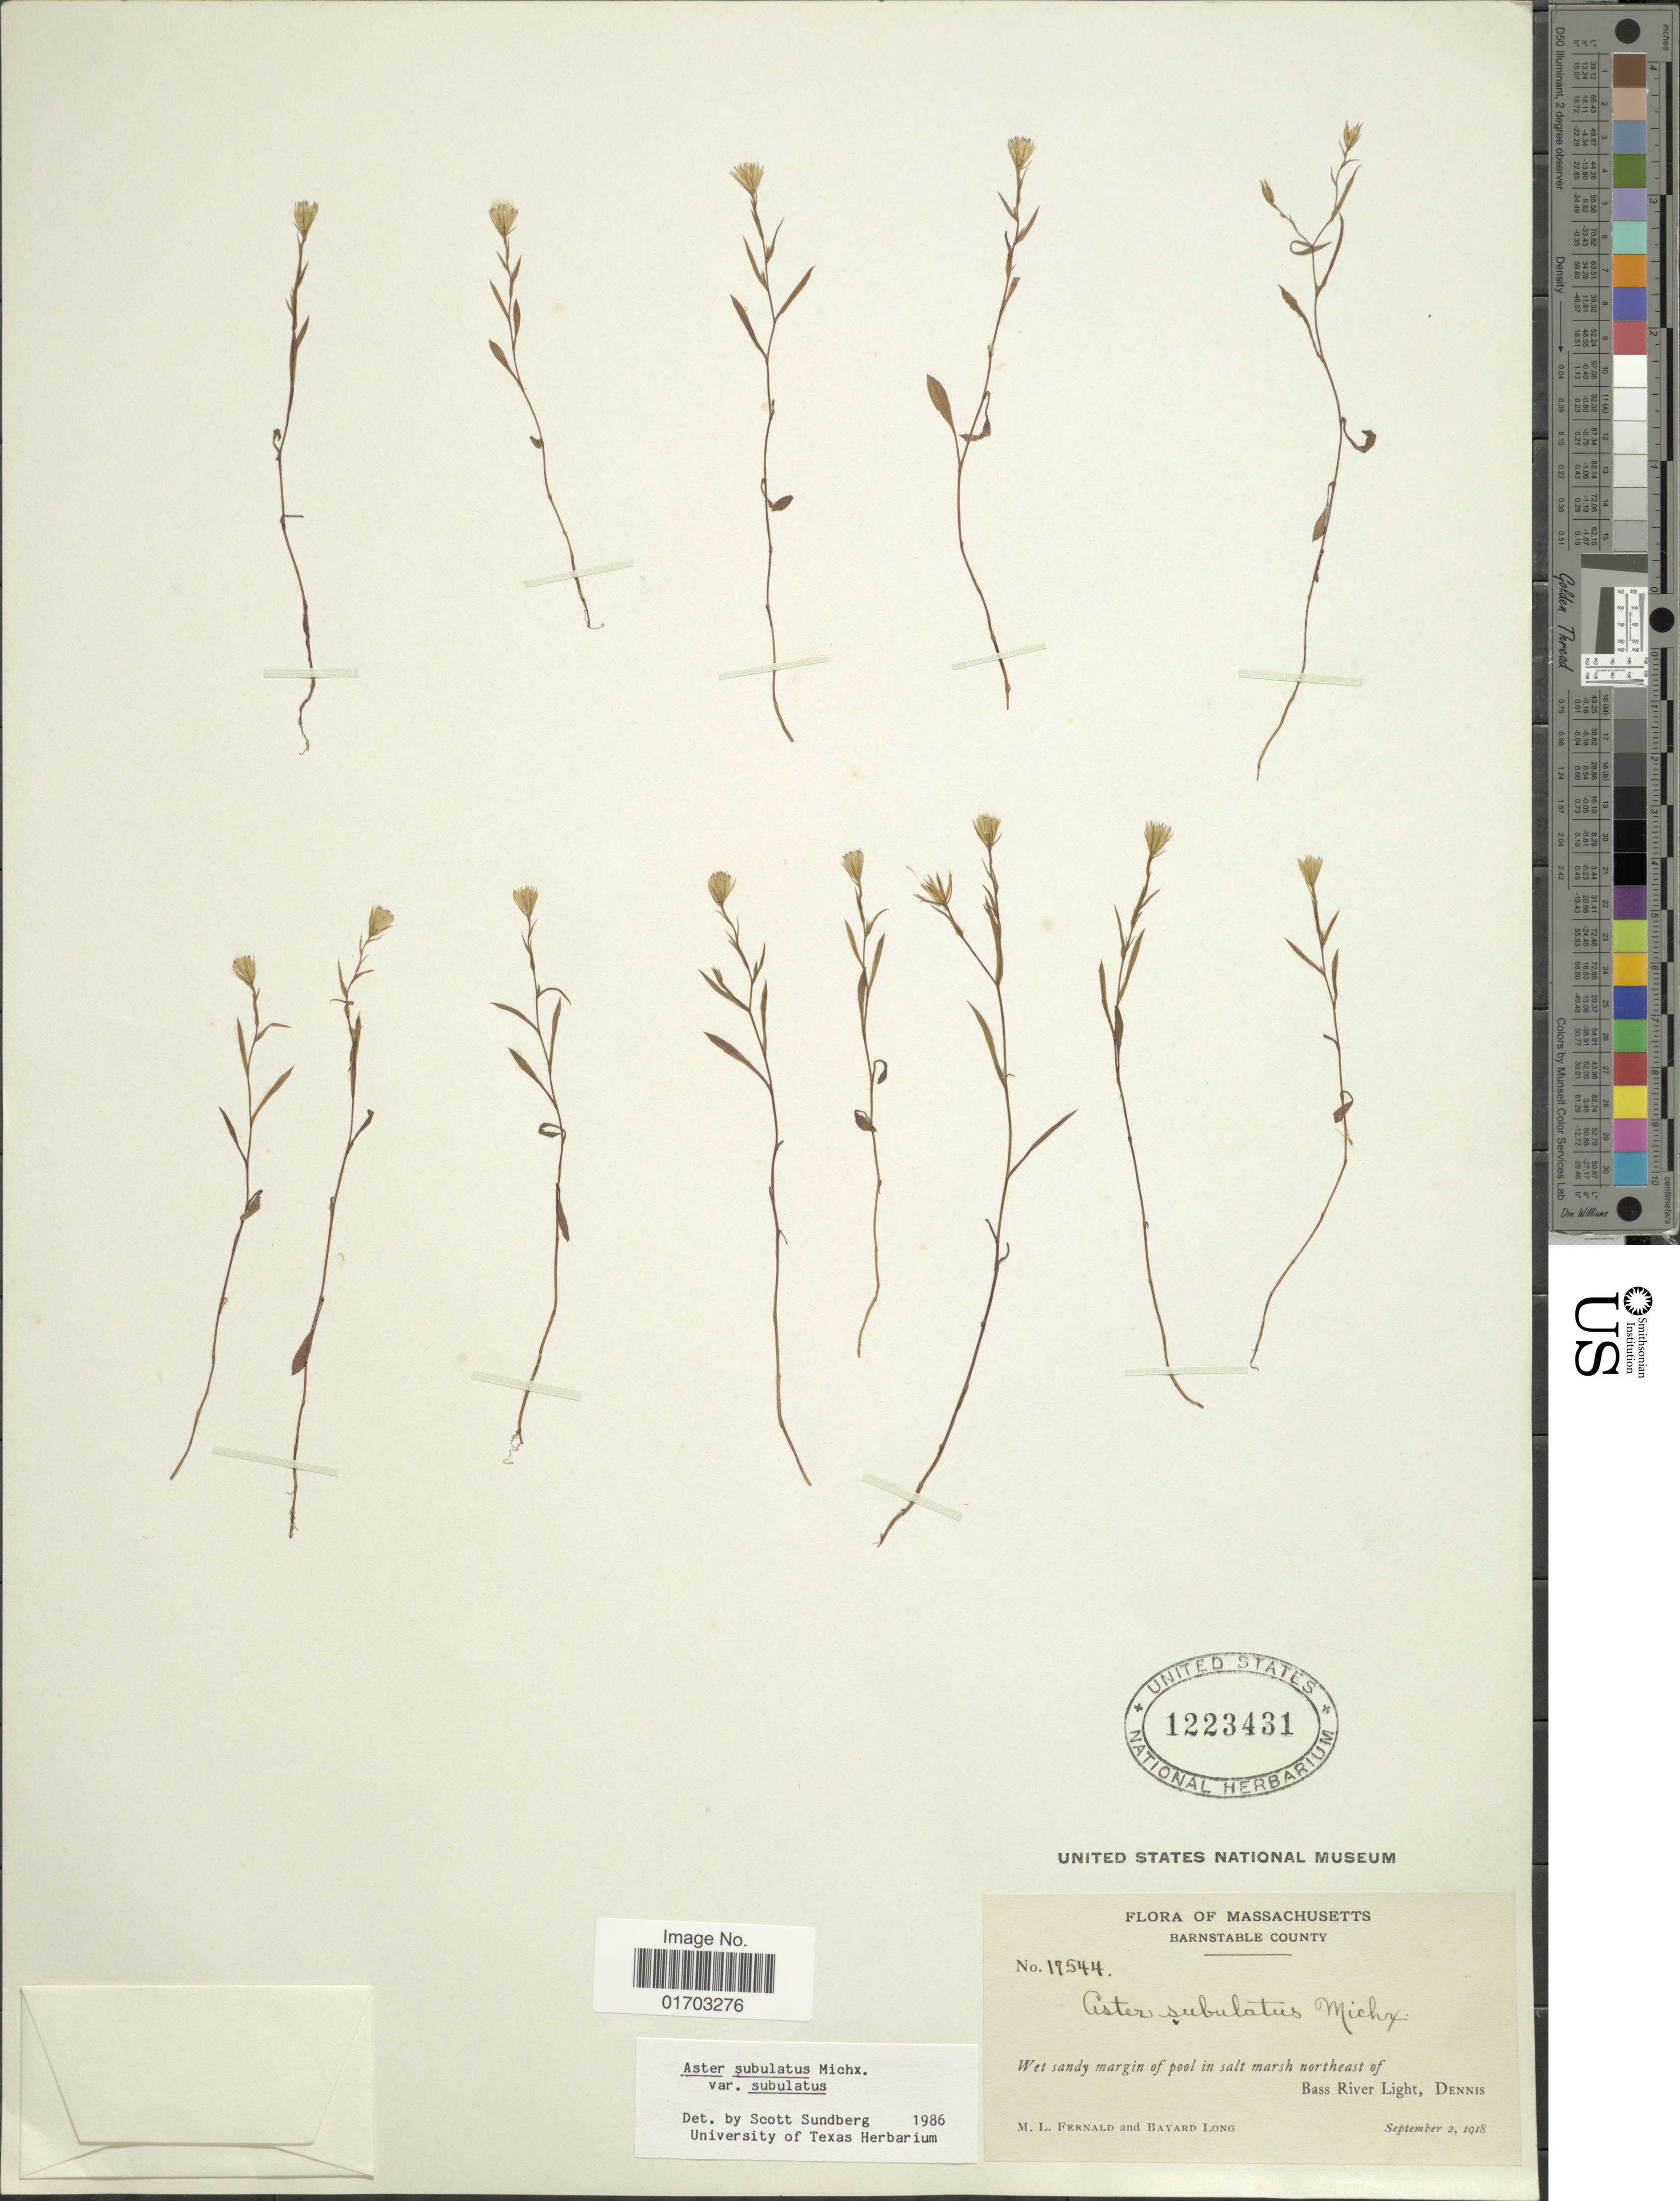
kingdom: Plantae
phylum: Tracheophyta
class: Magnoliopsida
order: Asterales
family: Asteraceae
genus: Symphyotrichum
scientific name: Symphyotrichum subulatum var. subulatum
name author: (Michx.) G.L. Nesom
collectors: M. L. Fernald & B. Long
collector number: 17544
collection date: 1918-09-02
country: United States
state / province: Massachusetts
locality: Barnstable County, wet sandy margin of pool in salt marsh northeast of Bass River Light, Dennis.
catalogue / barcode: US 1223431